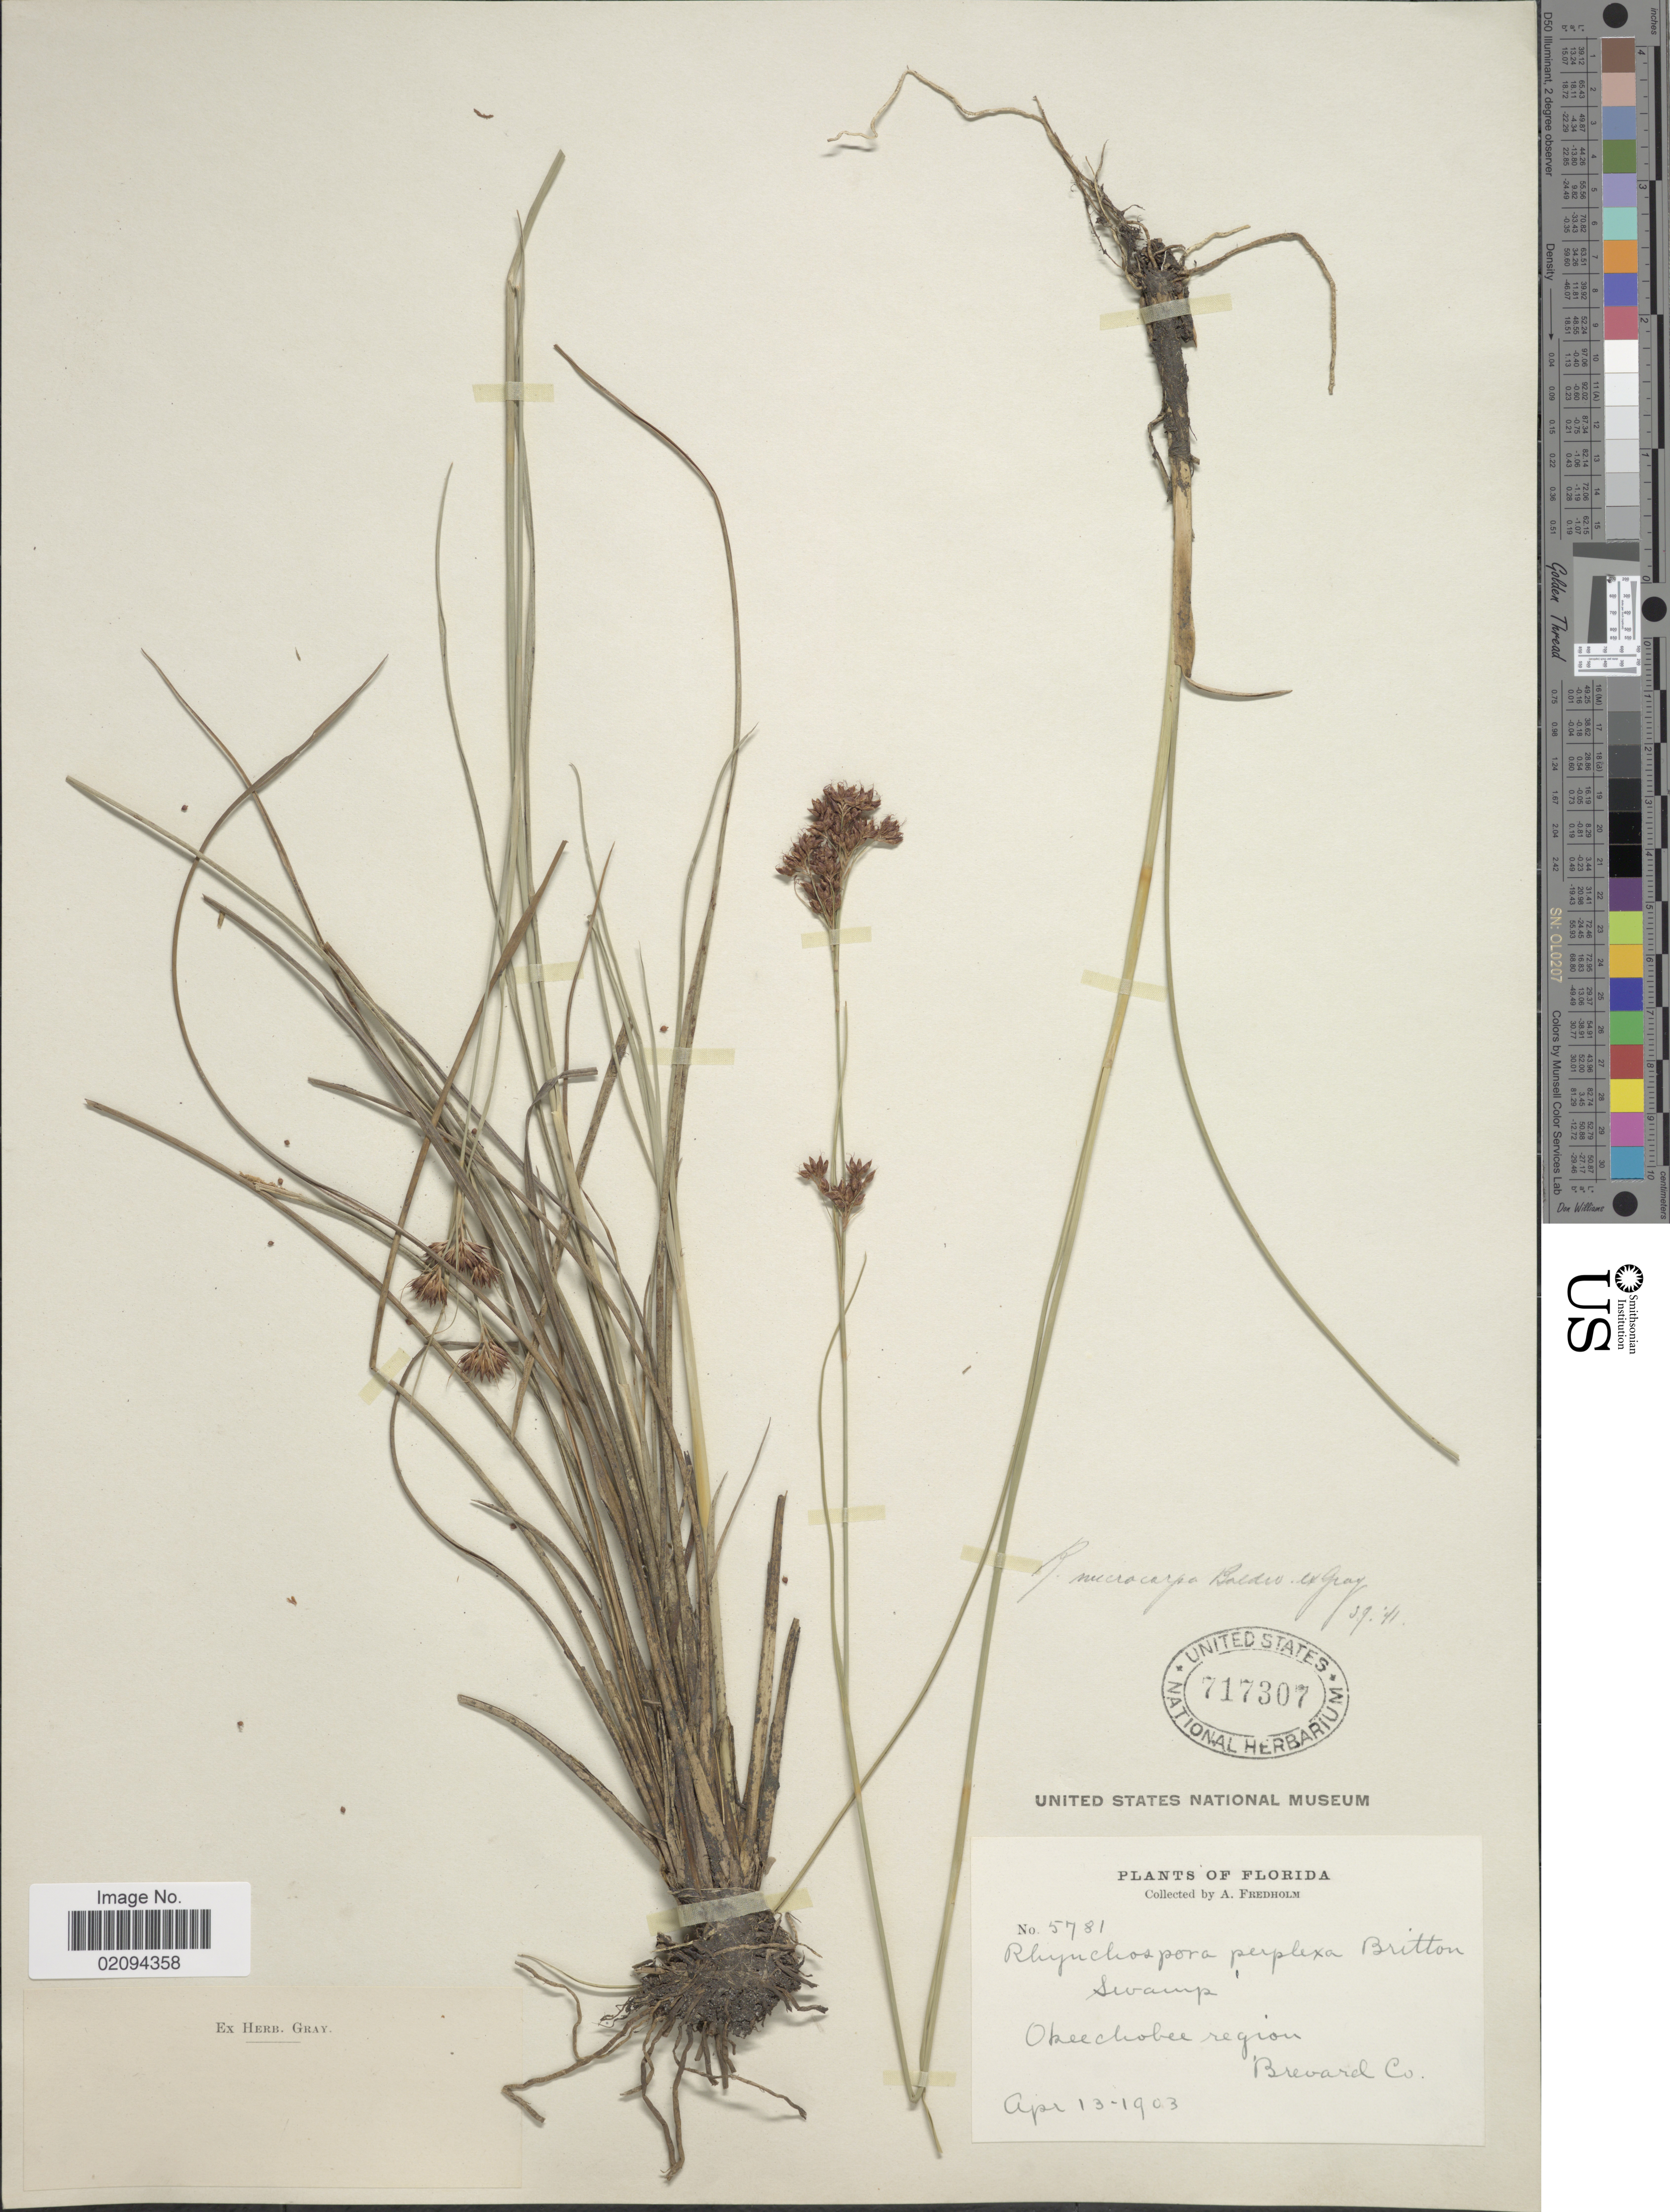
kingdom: Plantae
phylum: Tracheophyta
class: Liliopsida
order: Poales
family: Cyperaceae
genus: Rhynchospora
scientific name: Rhynchospora microcarpa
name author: Baldwin ex A. Gray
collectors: A. Fredholm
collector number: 5781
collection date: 1903-04-13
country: United States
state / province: Florida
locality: Okeechobee region, Brevard Co.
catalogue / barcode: US 717307